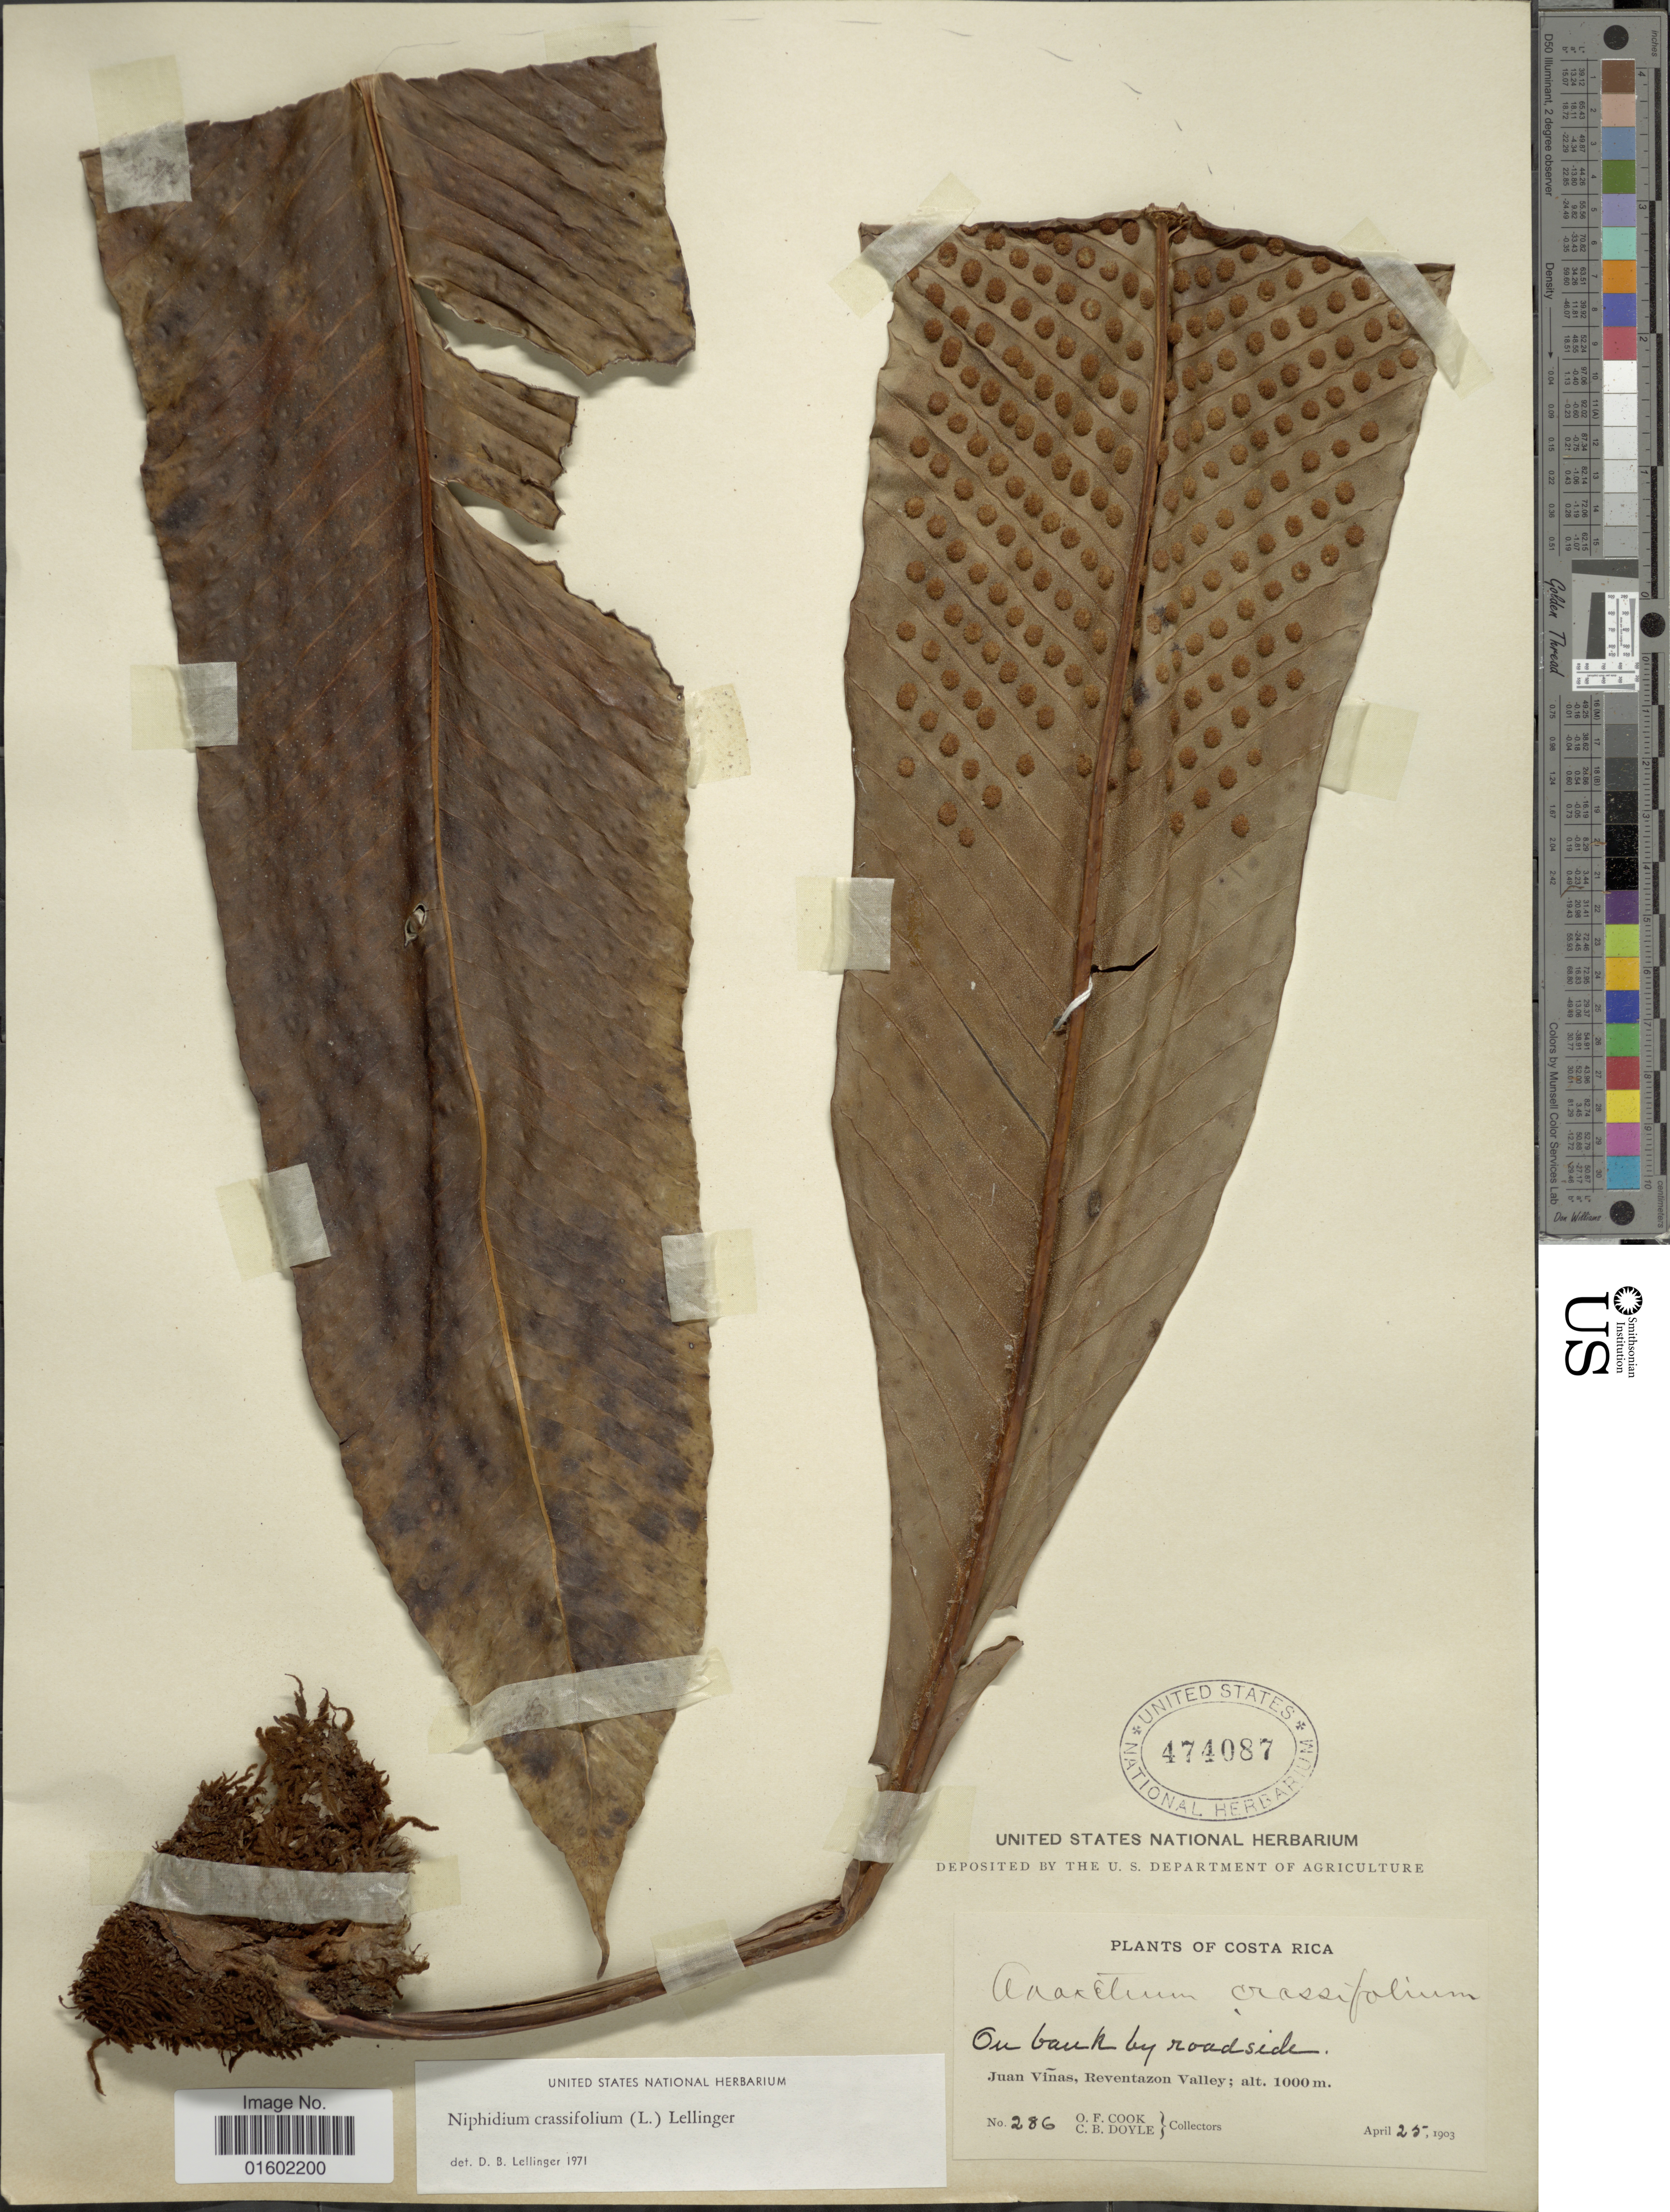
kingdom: Plantae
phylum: Tracheophyta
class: Polypodiopsida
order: Polypodiales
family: Polypodiaceae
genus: Niphidium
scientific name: Niphidium crassifolium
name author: (L.) Lellinger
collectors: O. F. Cook & C. Doyle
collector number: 286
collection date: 1903-04-25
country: Costa Rica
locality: Juan Viñas, Reventazon Valley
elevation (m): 1000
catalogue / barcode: US 474087